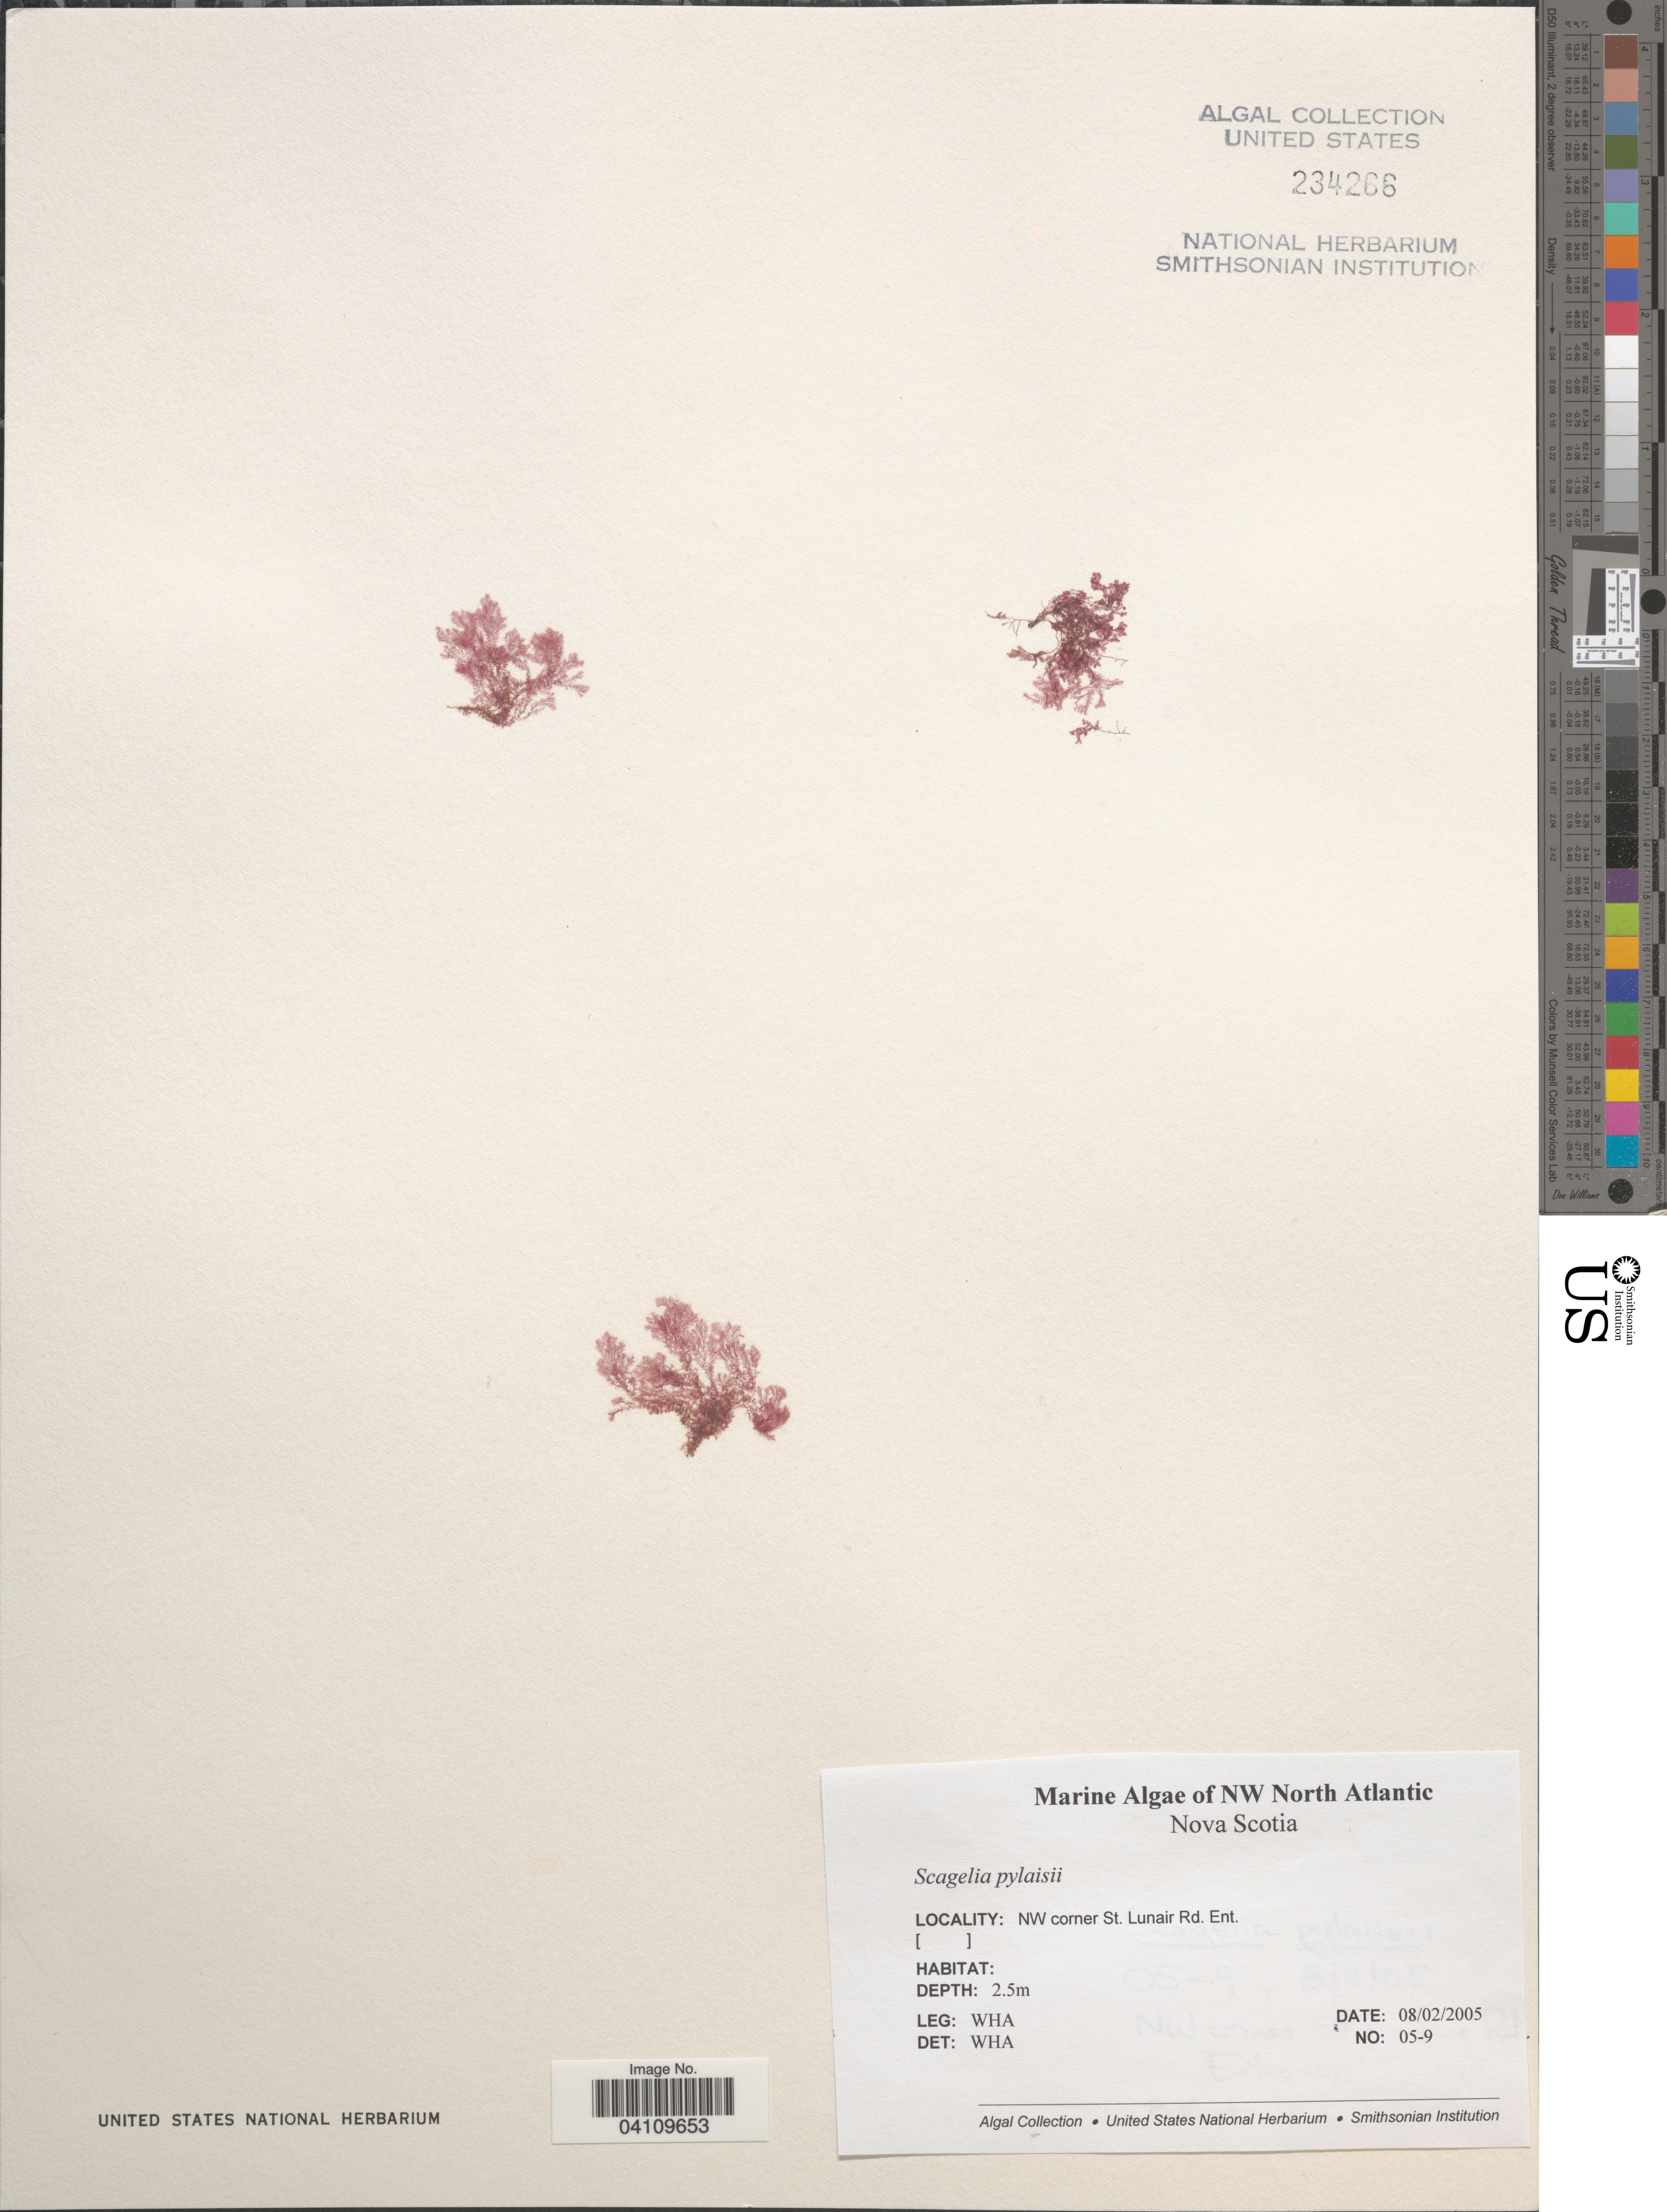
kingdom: Plantae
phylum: Rhodophyta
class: Florideophyceae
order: Ceramiales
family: Ceramiaceae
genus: Scagelia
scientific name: Scagelia pylaisaei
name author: (Montagne) M.J. Wynne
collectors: W. H. Adey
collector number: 05-9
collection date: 2005-02-08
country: Canada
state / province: Nova Scotia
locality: NW North Atlantic. NW corner St. Lunair Rd. Ent.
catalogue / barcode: US 234266